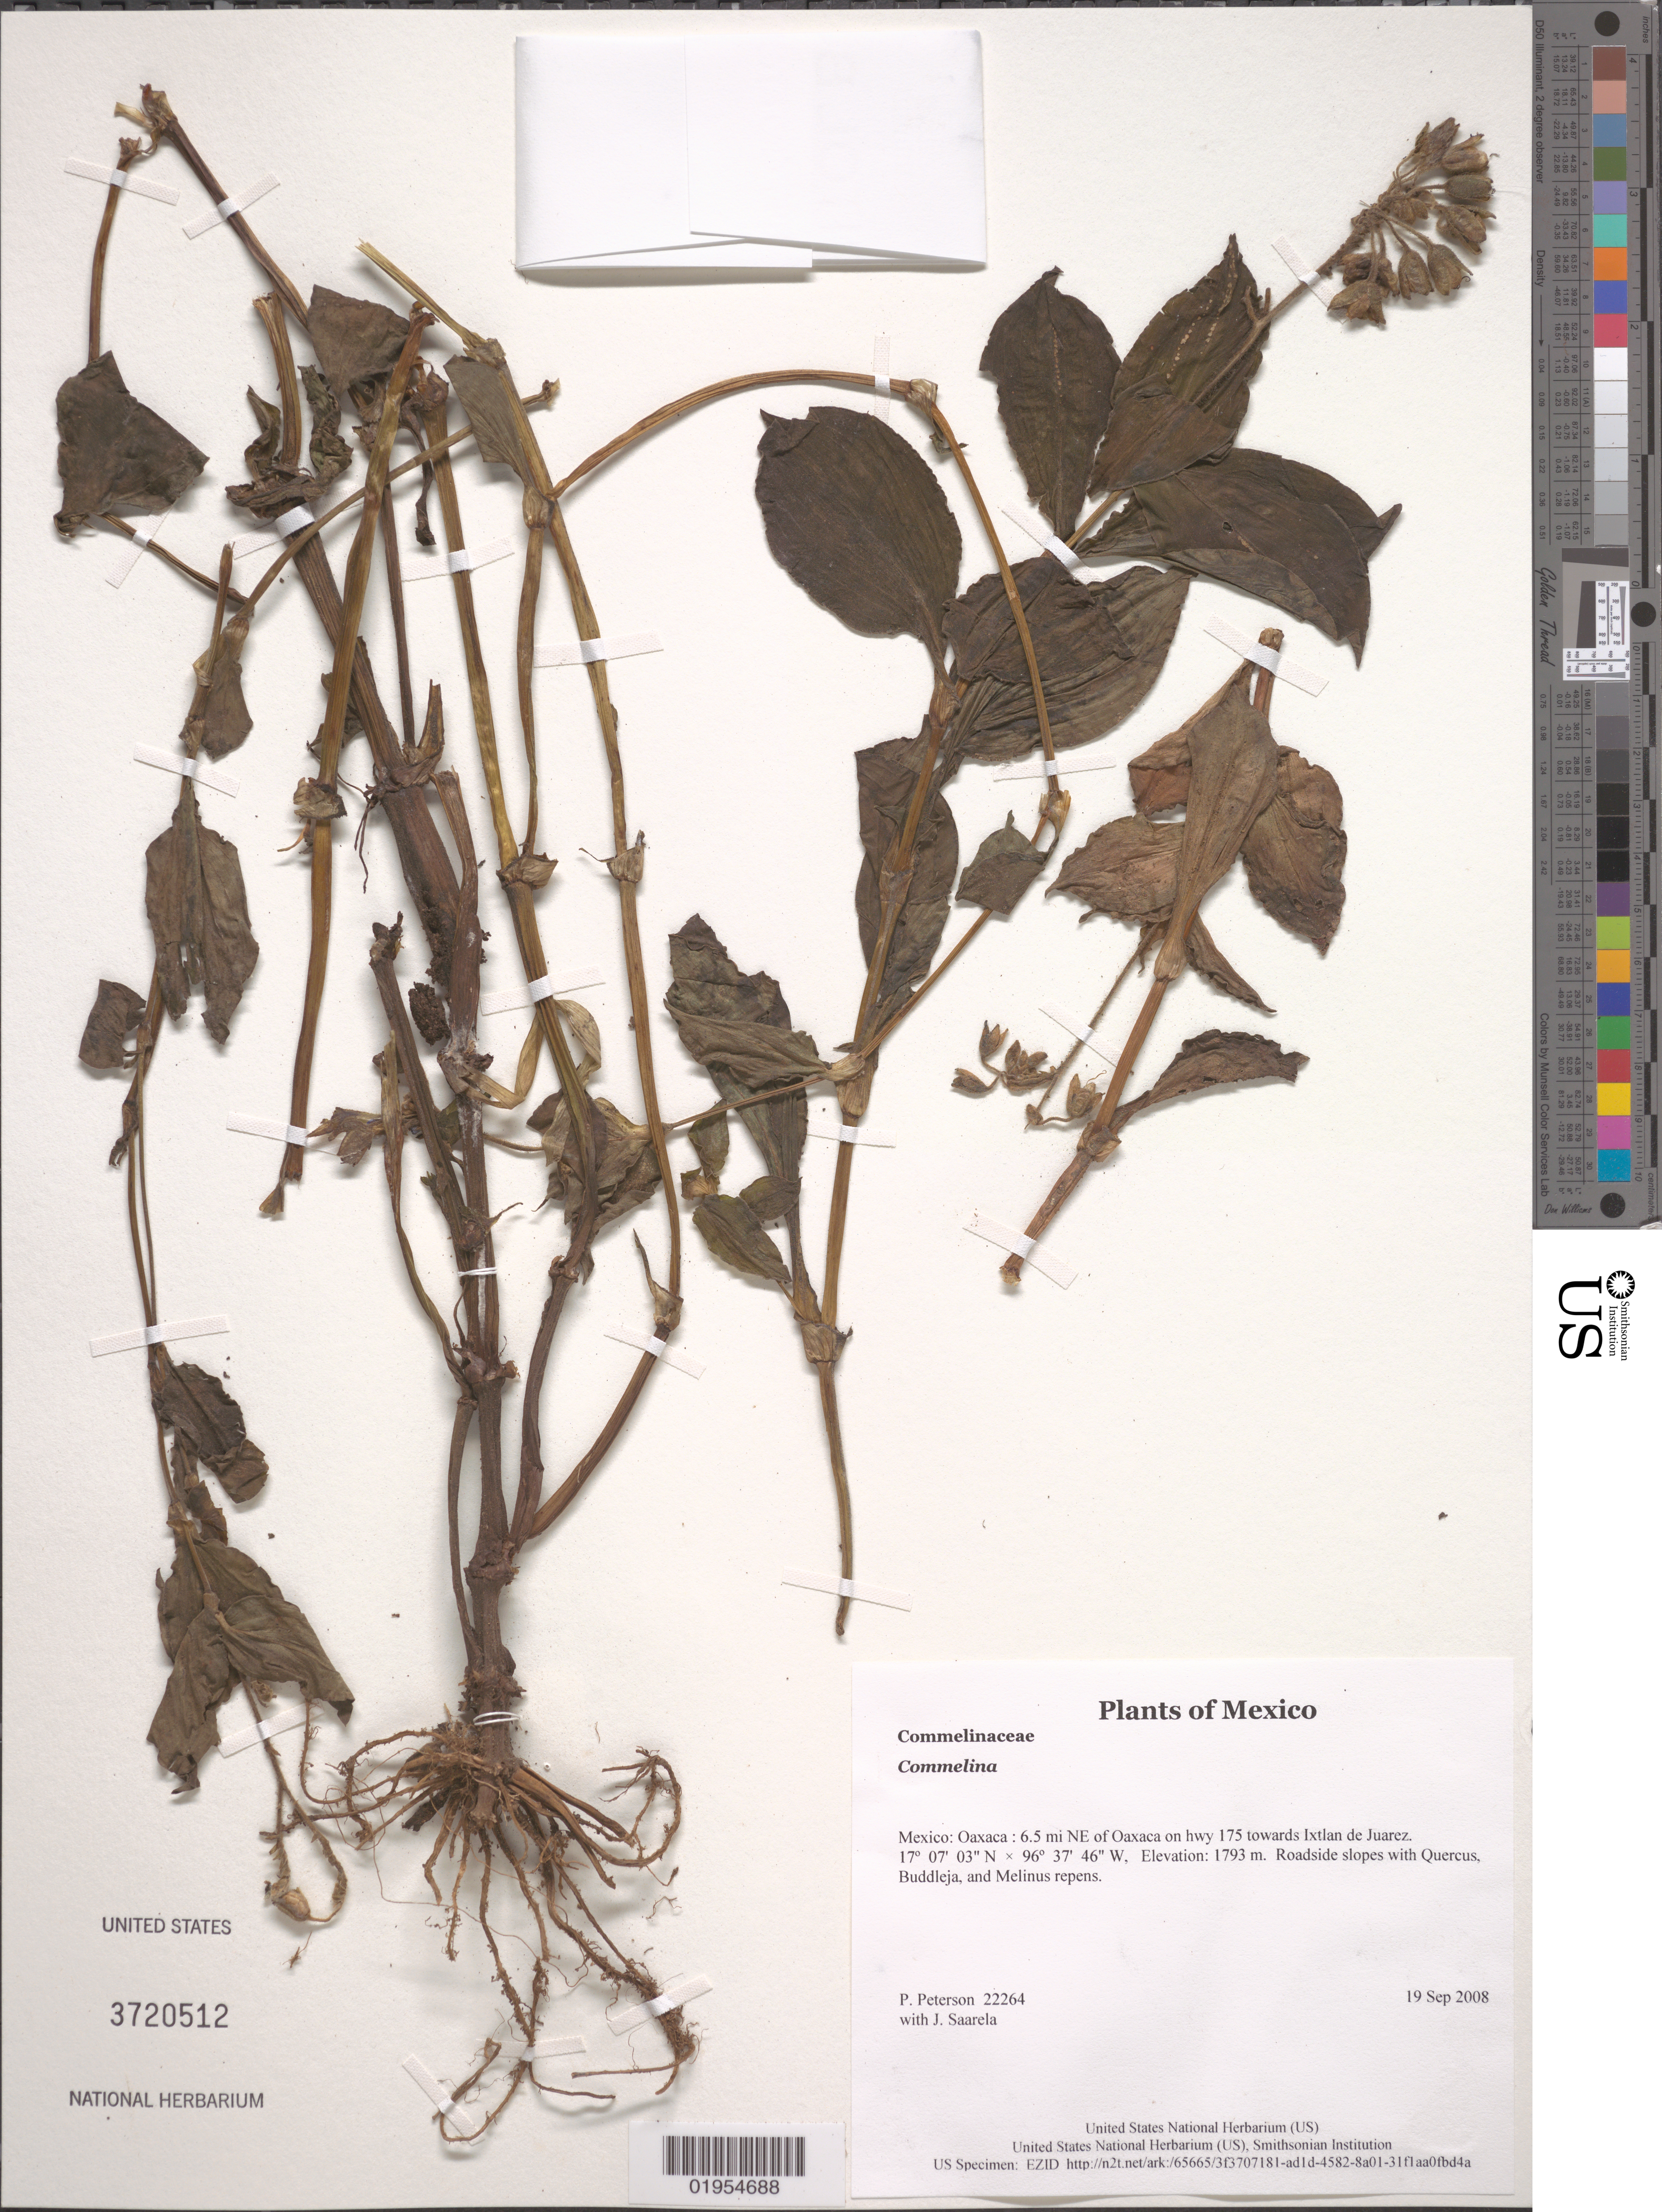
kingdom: Plantae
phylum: Tracheophyta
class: Liliopsida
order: Commelinales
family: Commelinaceae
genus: Commelina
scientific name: Commelina sp.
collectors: P. M. Peterson & J. Saarela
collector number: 22264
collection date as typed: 19 Sep 2008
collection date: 2008-09-19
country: Mexico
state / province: Oaxaca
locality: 6.5 mi NE of Oaxaca on hwy 175 towards Ixtlan de Juarez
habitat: Roadside slopes with Quercus, Buddleja, and Melinus repens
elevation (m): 1793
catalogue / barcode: US 3720512